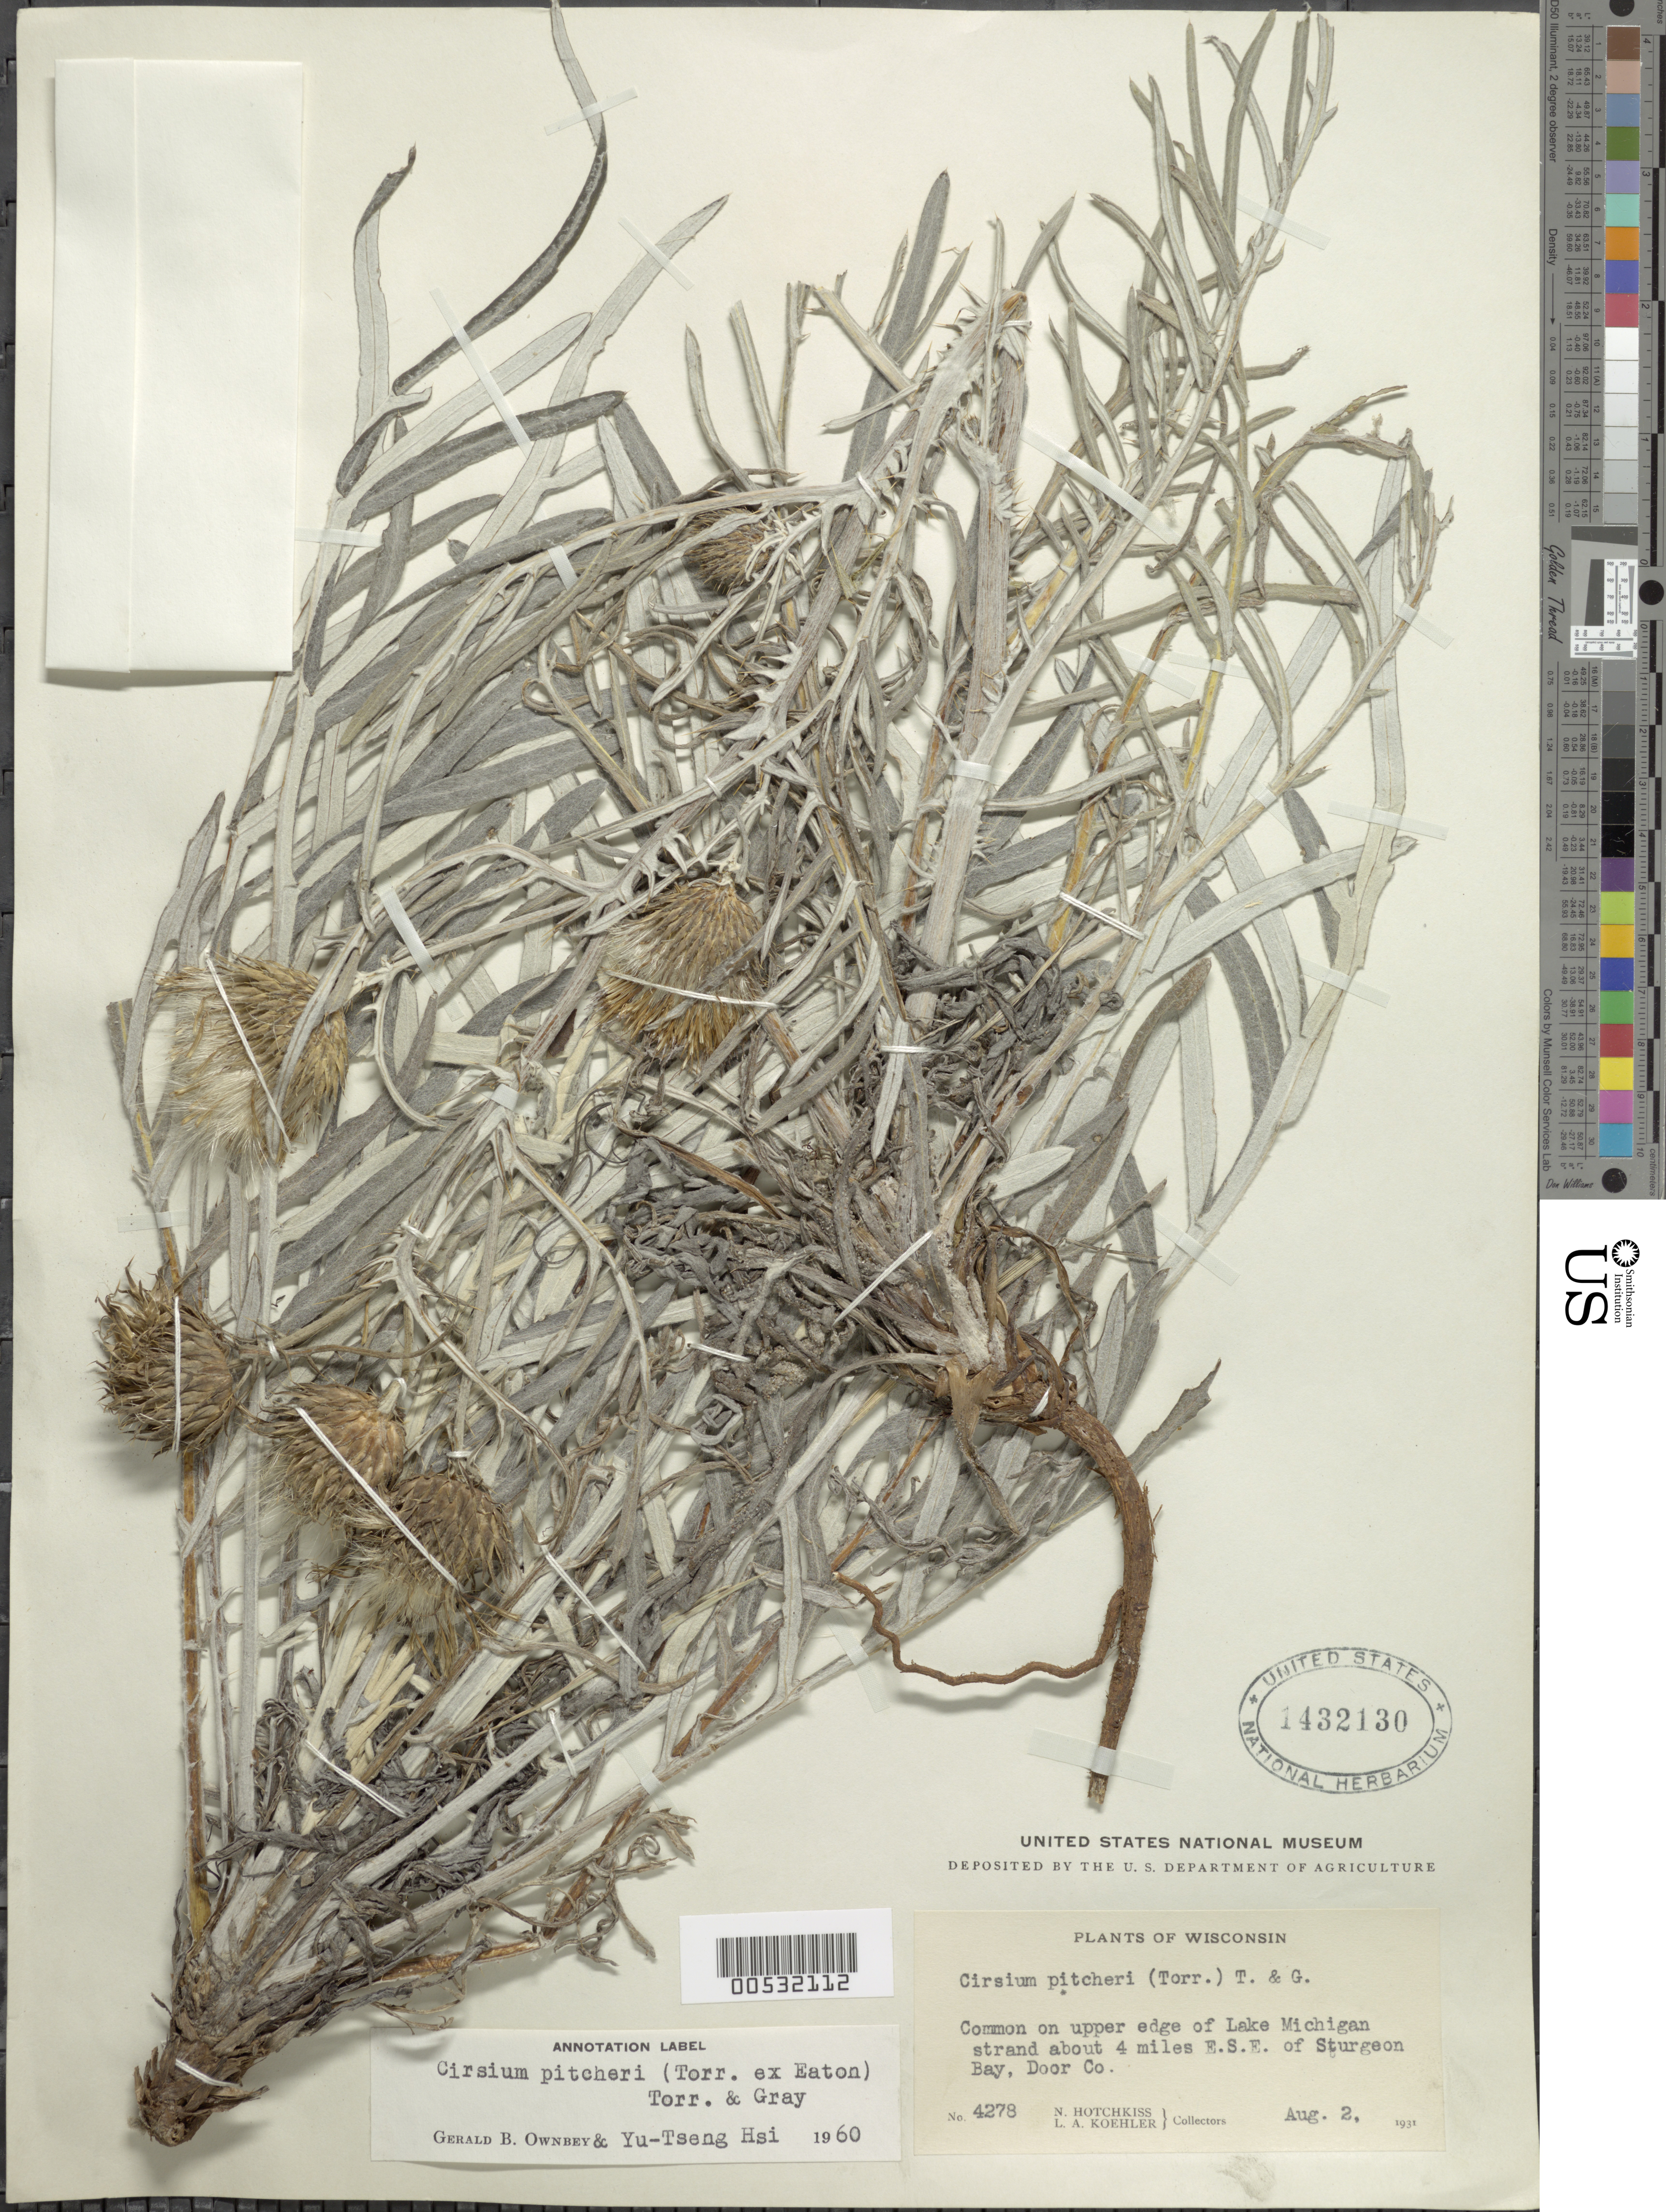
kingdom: Plantae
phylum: Tracheophyta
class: Magnoliopsida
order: Asterales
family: Asteraceae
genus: Cirsium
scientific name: Cirsium pitcheri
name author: (Torr. ex Eaton) Torr. & A. Gray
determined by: Ownbey, G. B.; Hsi, Y.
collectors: N. Hotchkiss & L. Koehler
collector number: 4278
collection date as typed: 02 Aug 1931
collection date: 1931-08-02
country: United States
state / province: Wisconsin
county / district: Door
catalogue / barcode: US 1432130